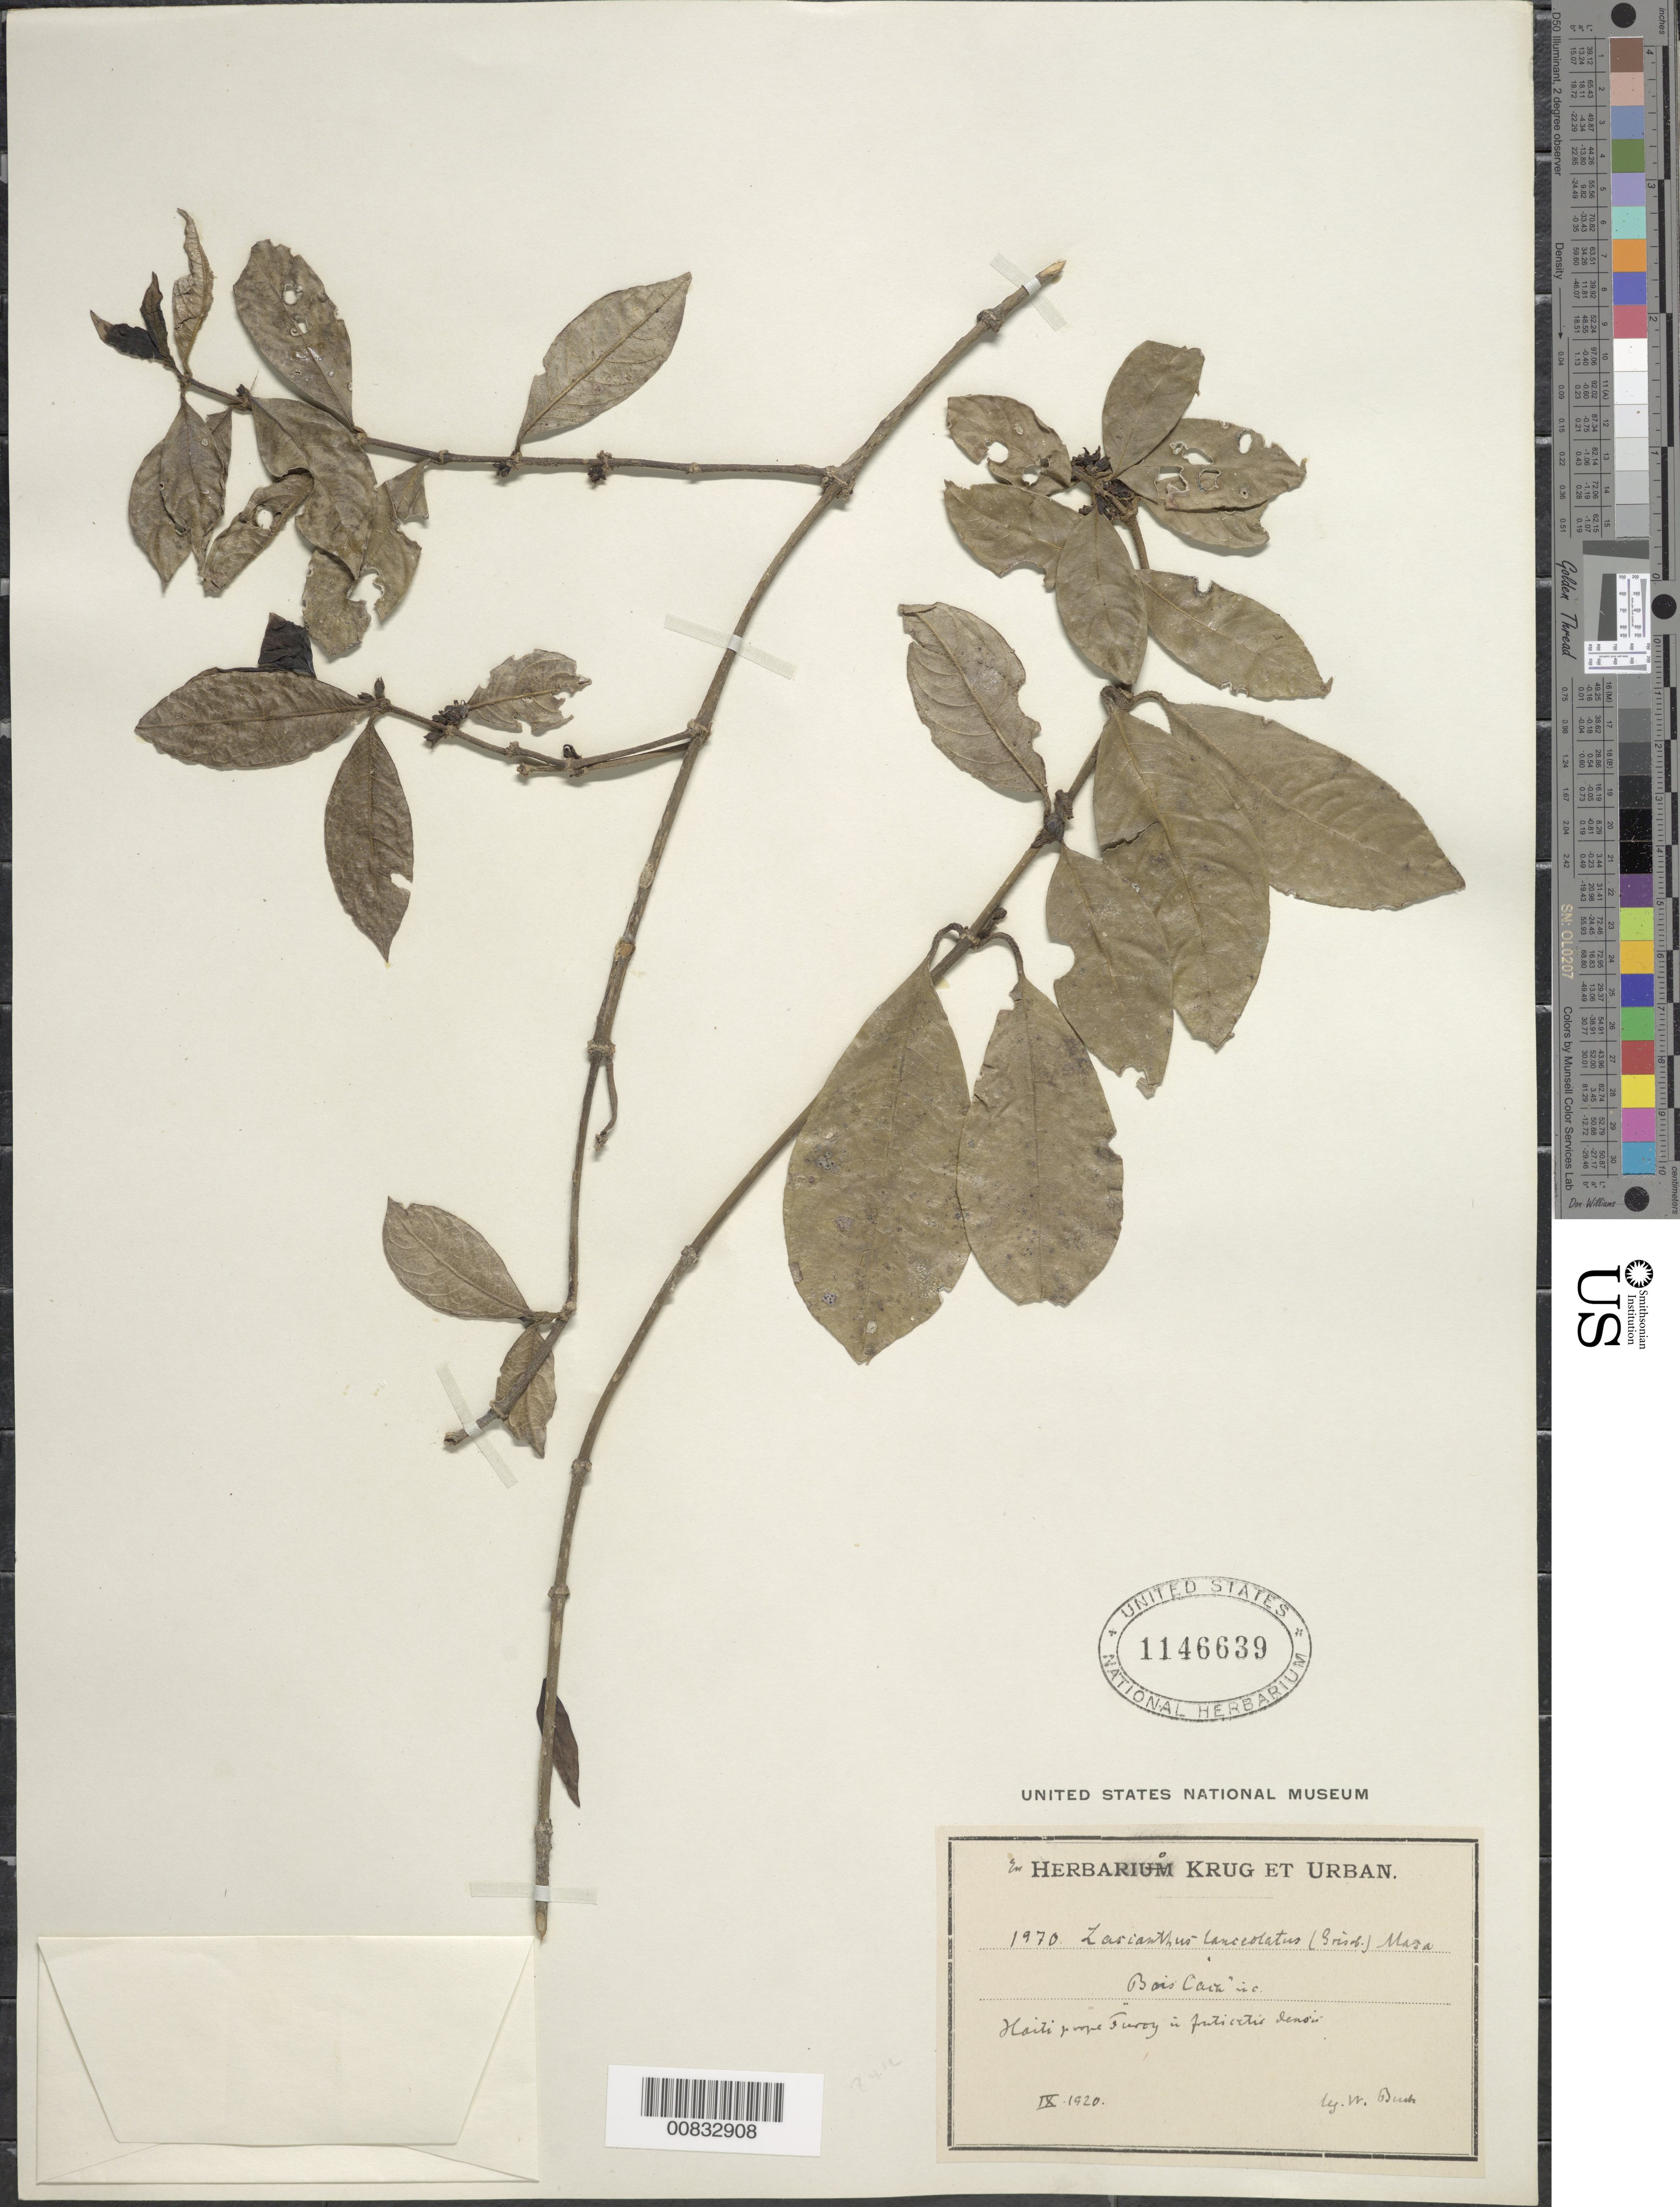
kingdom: Plantae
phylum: Tracheophyta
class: Magnoliopsida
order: Gentianales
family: Rubiaceae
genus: Lasianthus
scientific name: Lasianthus lanceolatus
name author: (Griseb.) Urb.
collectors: W. Bush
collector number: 1970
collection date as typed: Sep 1920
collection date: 1920-09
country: Haiti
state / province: Ouest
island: Hispaniola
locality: Furcy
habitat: "fruticetis"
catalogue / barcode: US 1146639